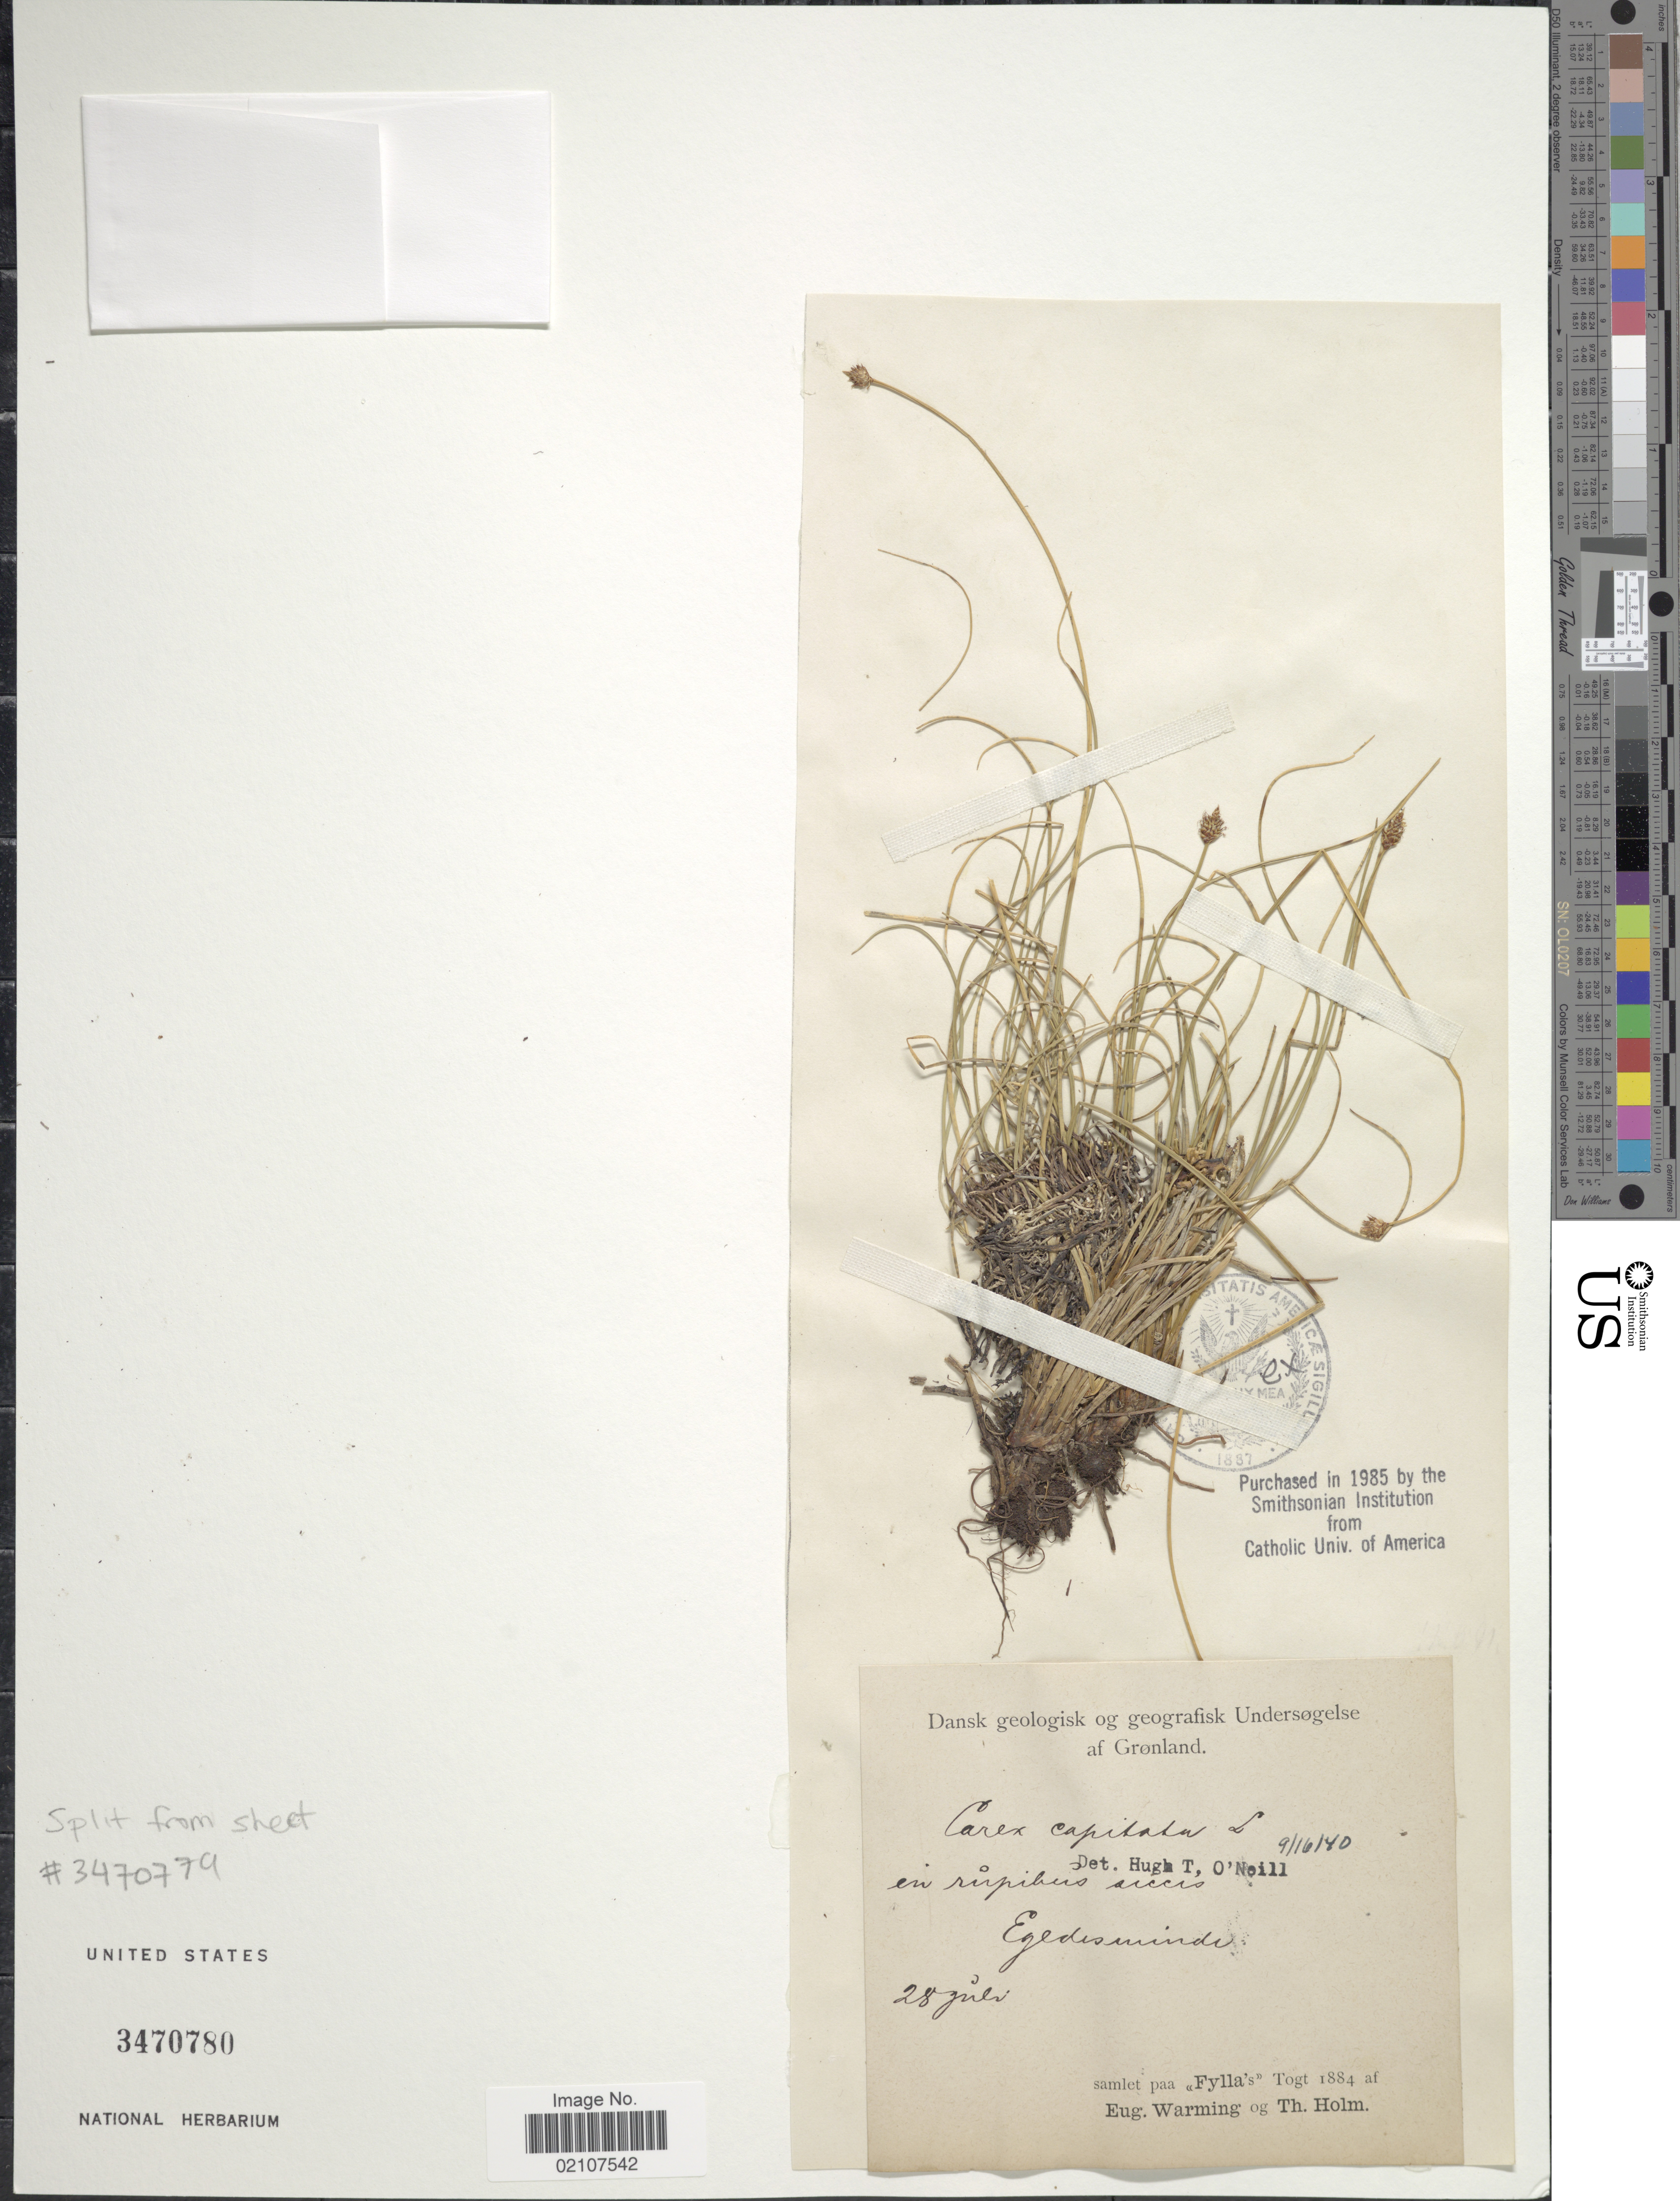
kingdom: Plantae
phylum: Tracheophyta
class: Liliopsida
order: Poales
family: Cyperaceae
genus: Carex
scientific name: Carex capitata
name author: L.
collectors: E. Warming & T. Holm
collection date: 1884-07-28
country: Greenland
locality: Egedesminde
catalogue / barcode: US 3470780